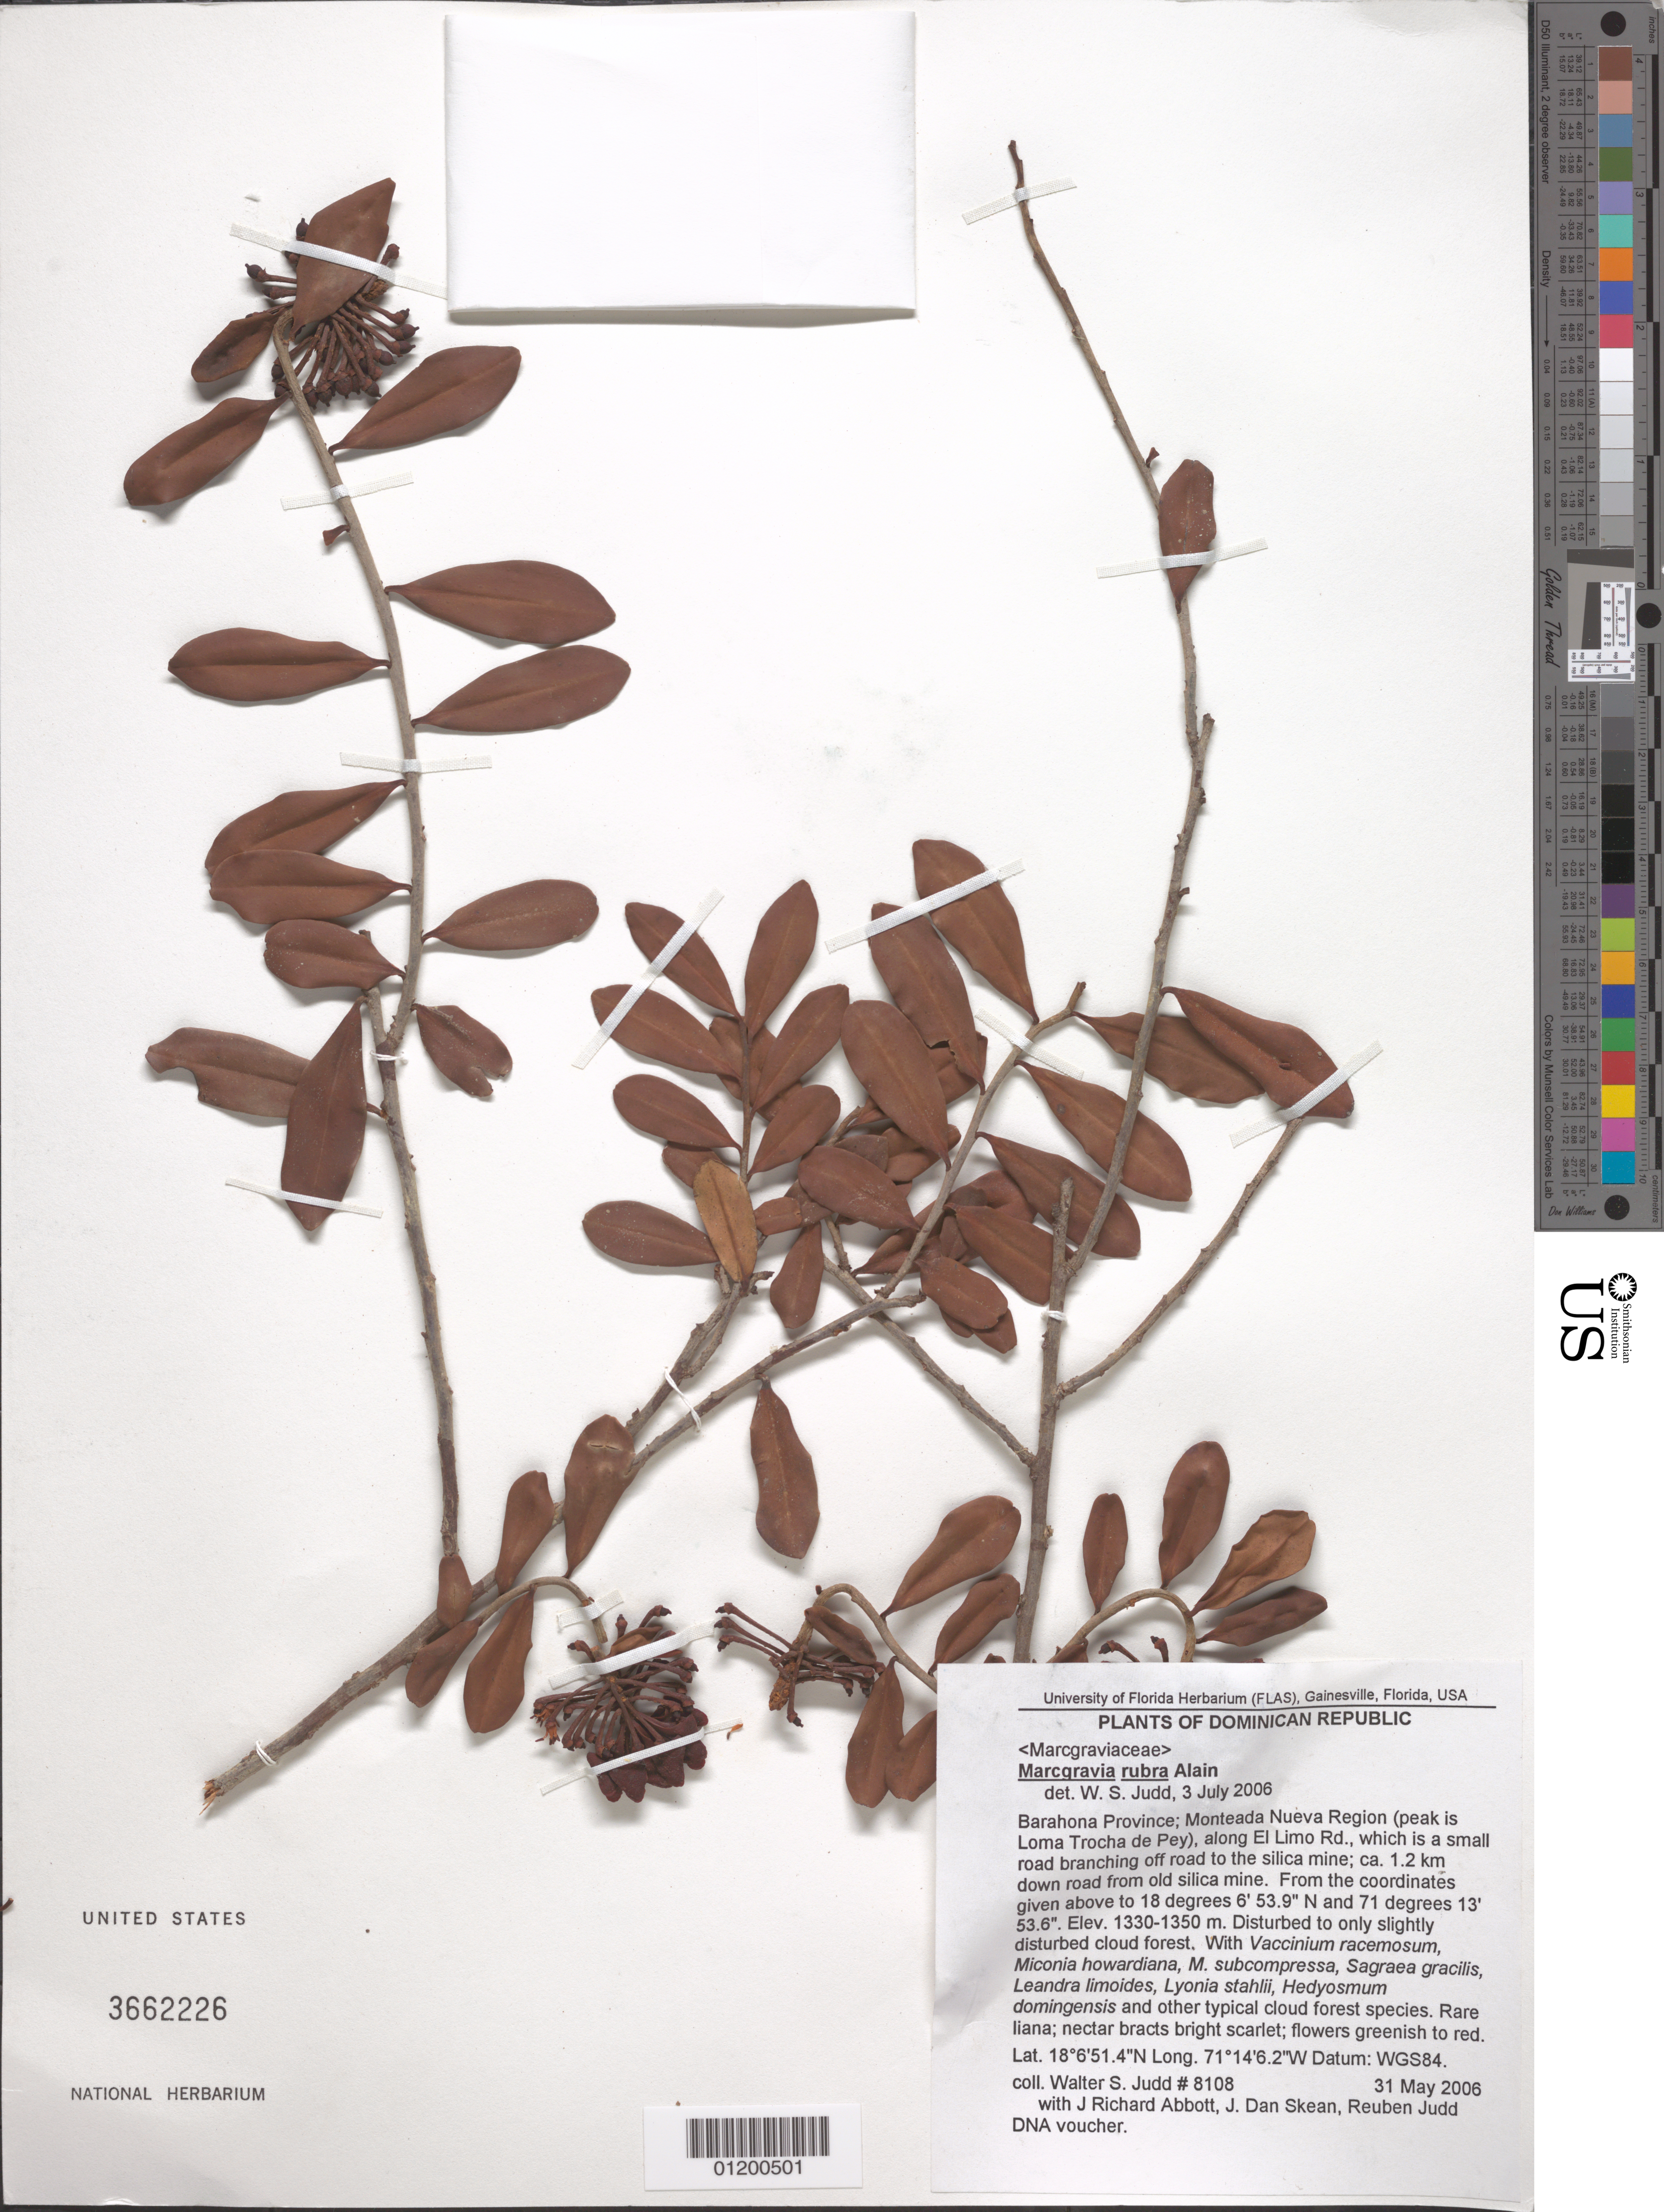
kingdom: Plantae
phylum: Tracheophyta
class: Magnoliopsida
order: Ericales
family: Marcgraviaceae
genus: Marcgravia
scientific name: Marcgravia rubra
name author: Alain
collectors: W. Judd, J. R. Abbott, D. Skean & R. Judd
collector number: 8108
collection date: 2006-05-31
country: Dominican Republic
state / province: Barahona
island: Hispaniola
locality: Monteada Nueva Region (peak is Loma Trocha de Pey), S along El Limo Road, which is a small road branching off road to the silica mine; ca. 1.2 km down road from old silica mine. From the coordinates given above to 18 degrees 6' 53.9" N and &! degrees 13' 53.6" W. DNA voucher.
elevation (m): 1330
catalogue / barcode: US 3662226